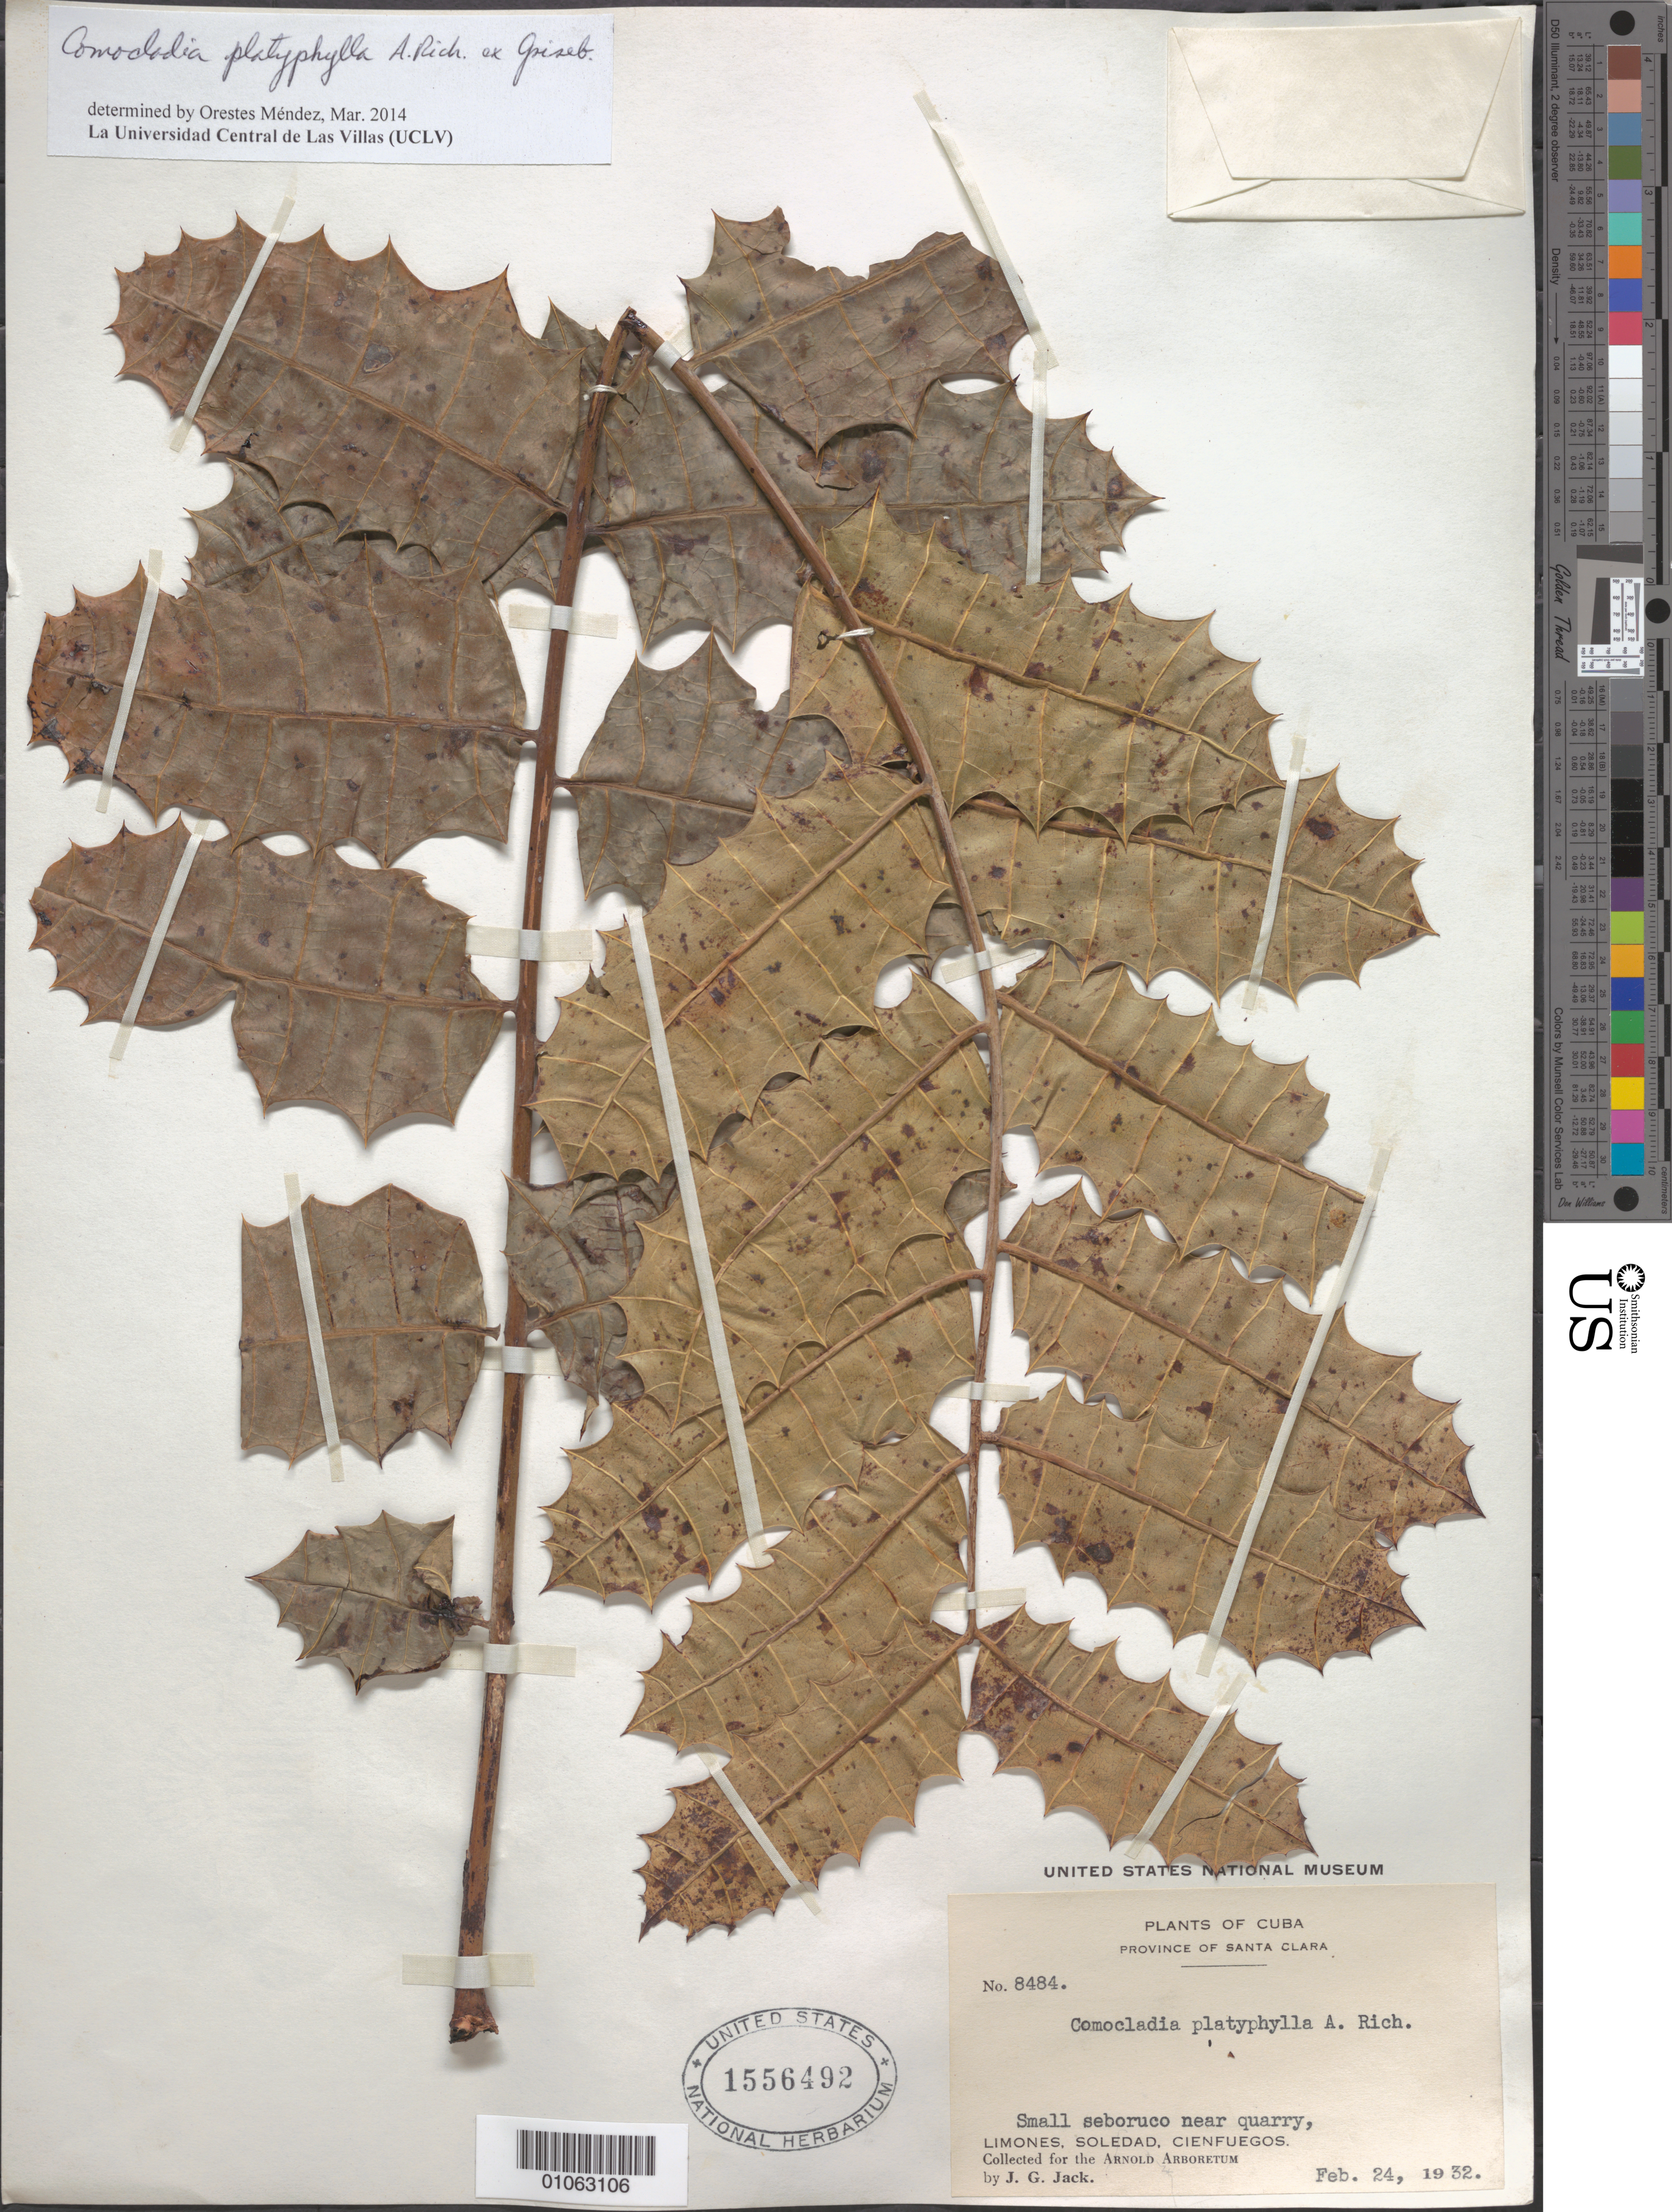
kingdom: Plantae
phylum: Tracheophyta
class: Magnoliopsida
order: Sapindales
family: Anacardiaceae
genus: Comocladia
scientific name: Comocladia platyphylla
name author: A. Rich. ex Griseb.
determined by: Méndez, Orestes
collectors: J. G. Jack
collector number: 8484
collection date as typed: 24 Feb 1932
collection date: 1932-02-24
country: Cuba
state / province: Cienfuegos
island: Cuba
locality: Limones, Soledad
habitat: Small seboruco near quarry.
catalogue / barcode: US 1556492